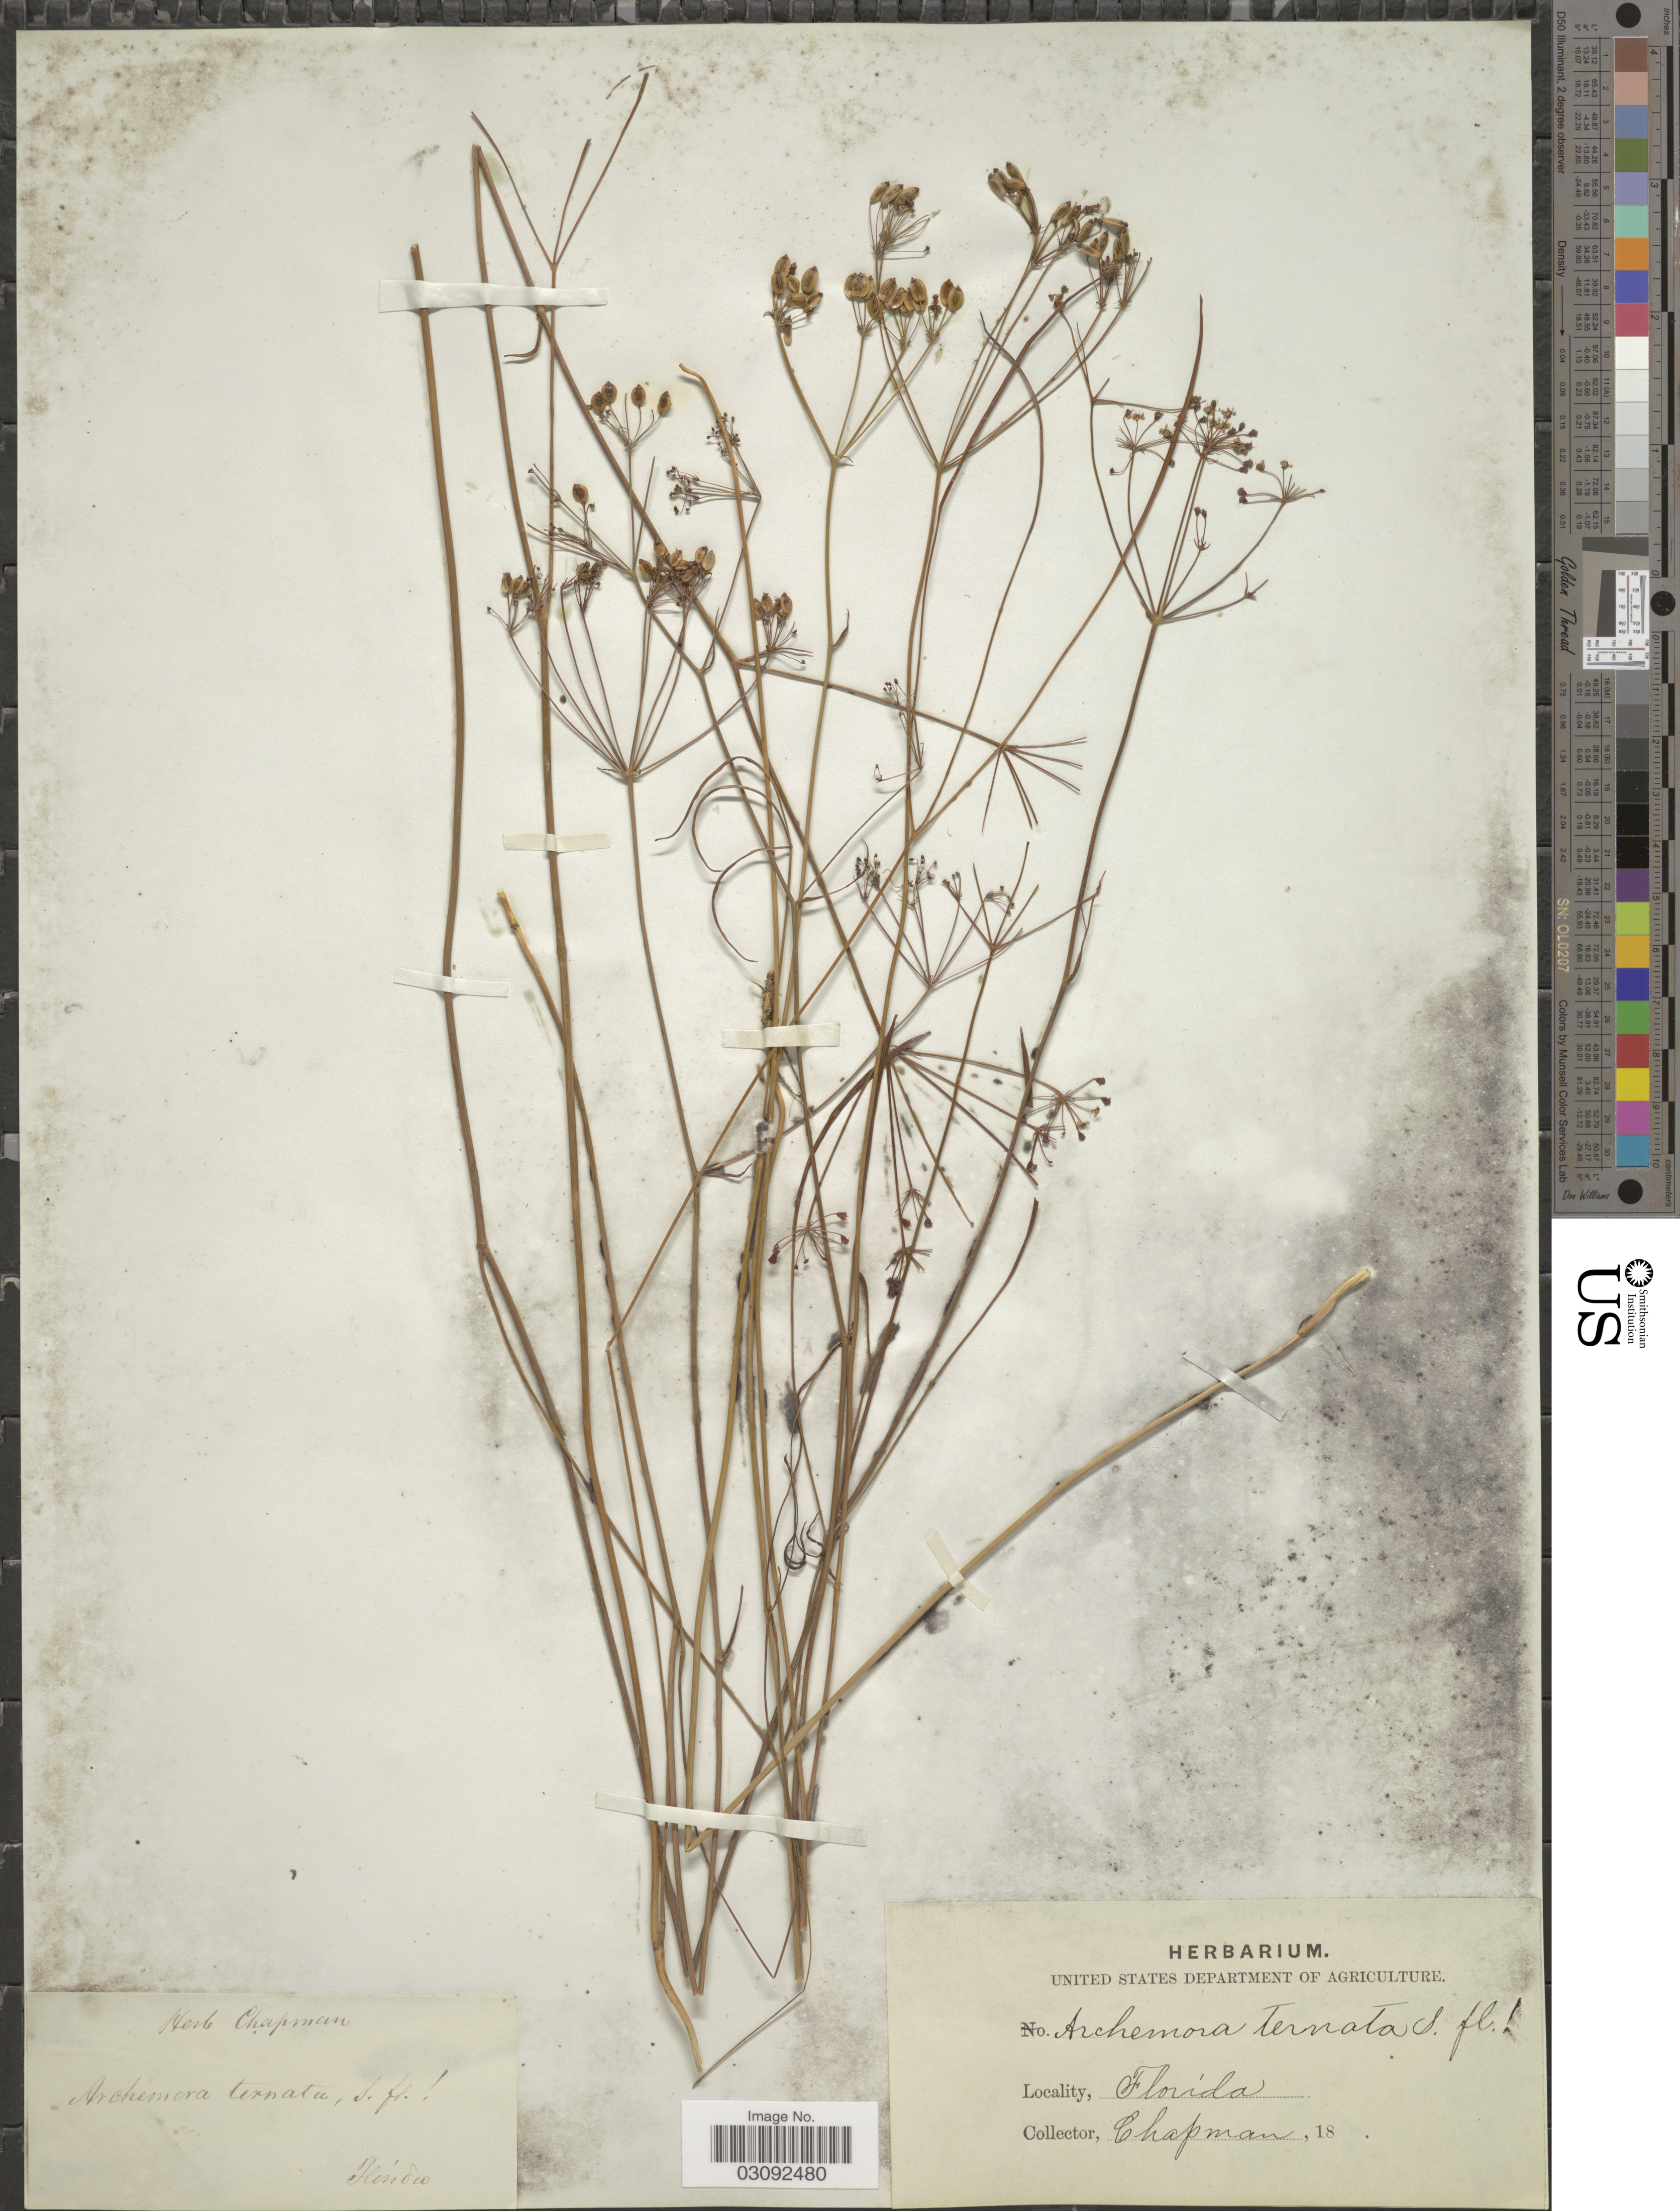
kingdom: Plantae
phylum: Tracheophyta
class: Magnoliopsida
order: Apiales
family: Apiaceae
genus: Oxypolis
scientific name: Oxypolis ternata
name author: (Nutt.) A. Heller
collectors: A. Chapman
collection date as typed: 18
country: United States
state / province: Florida